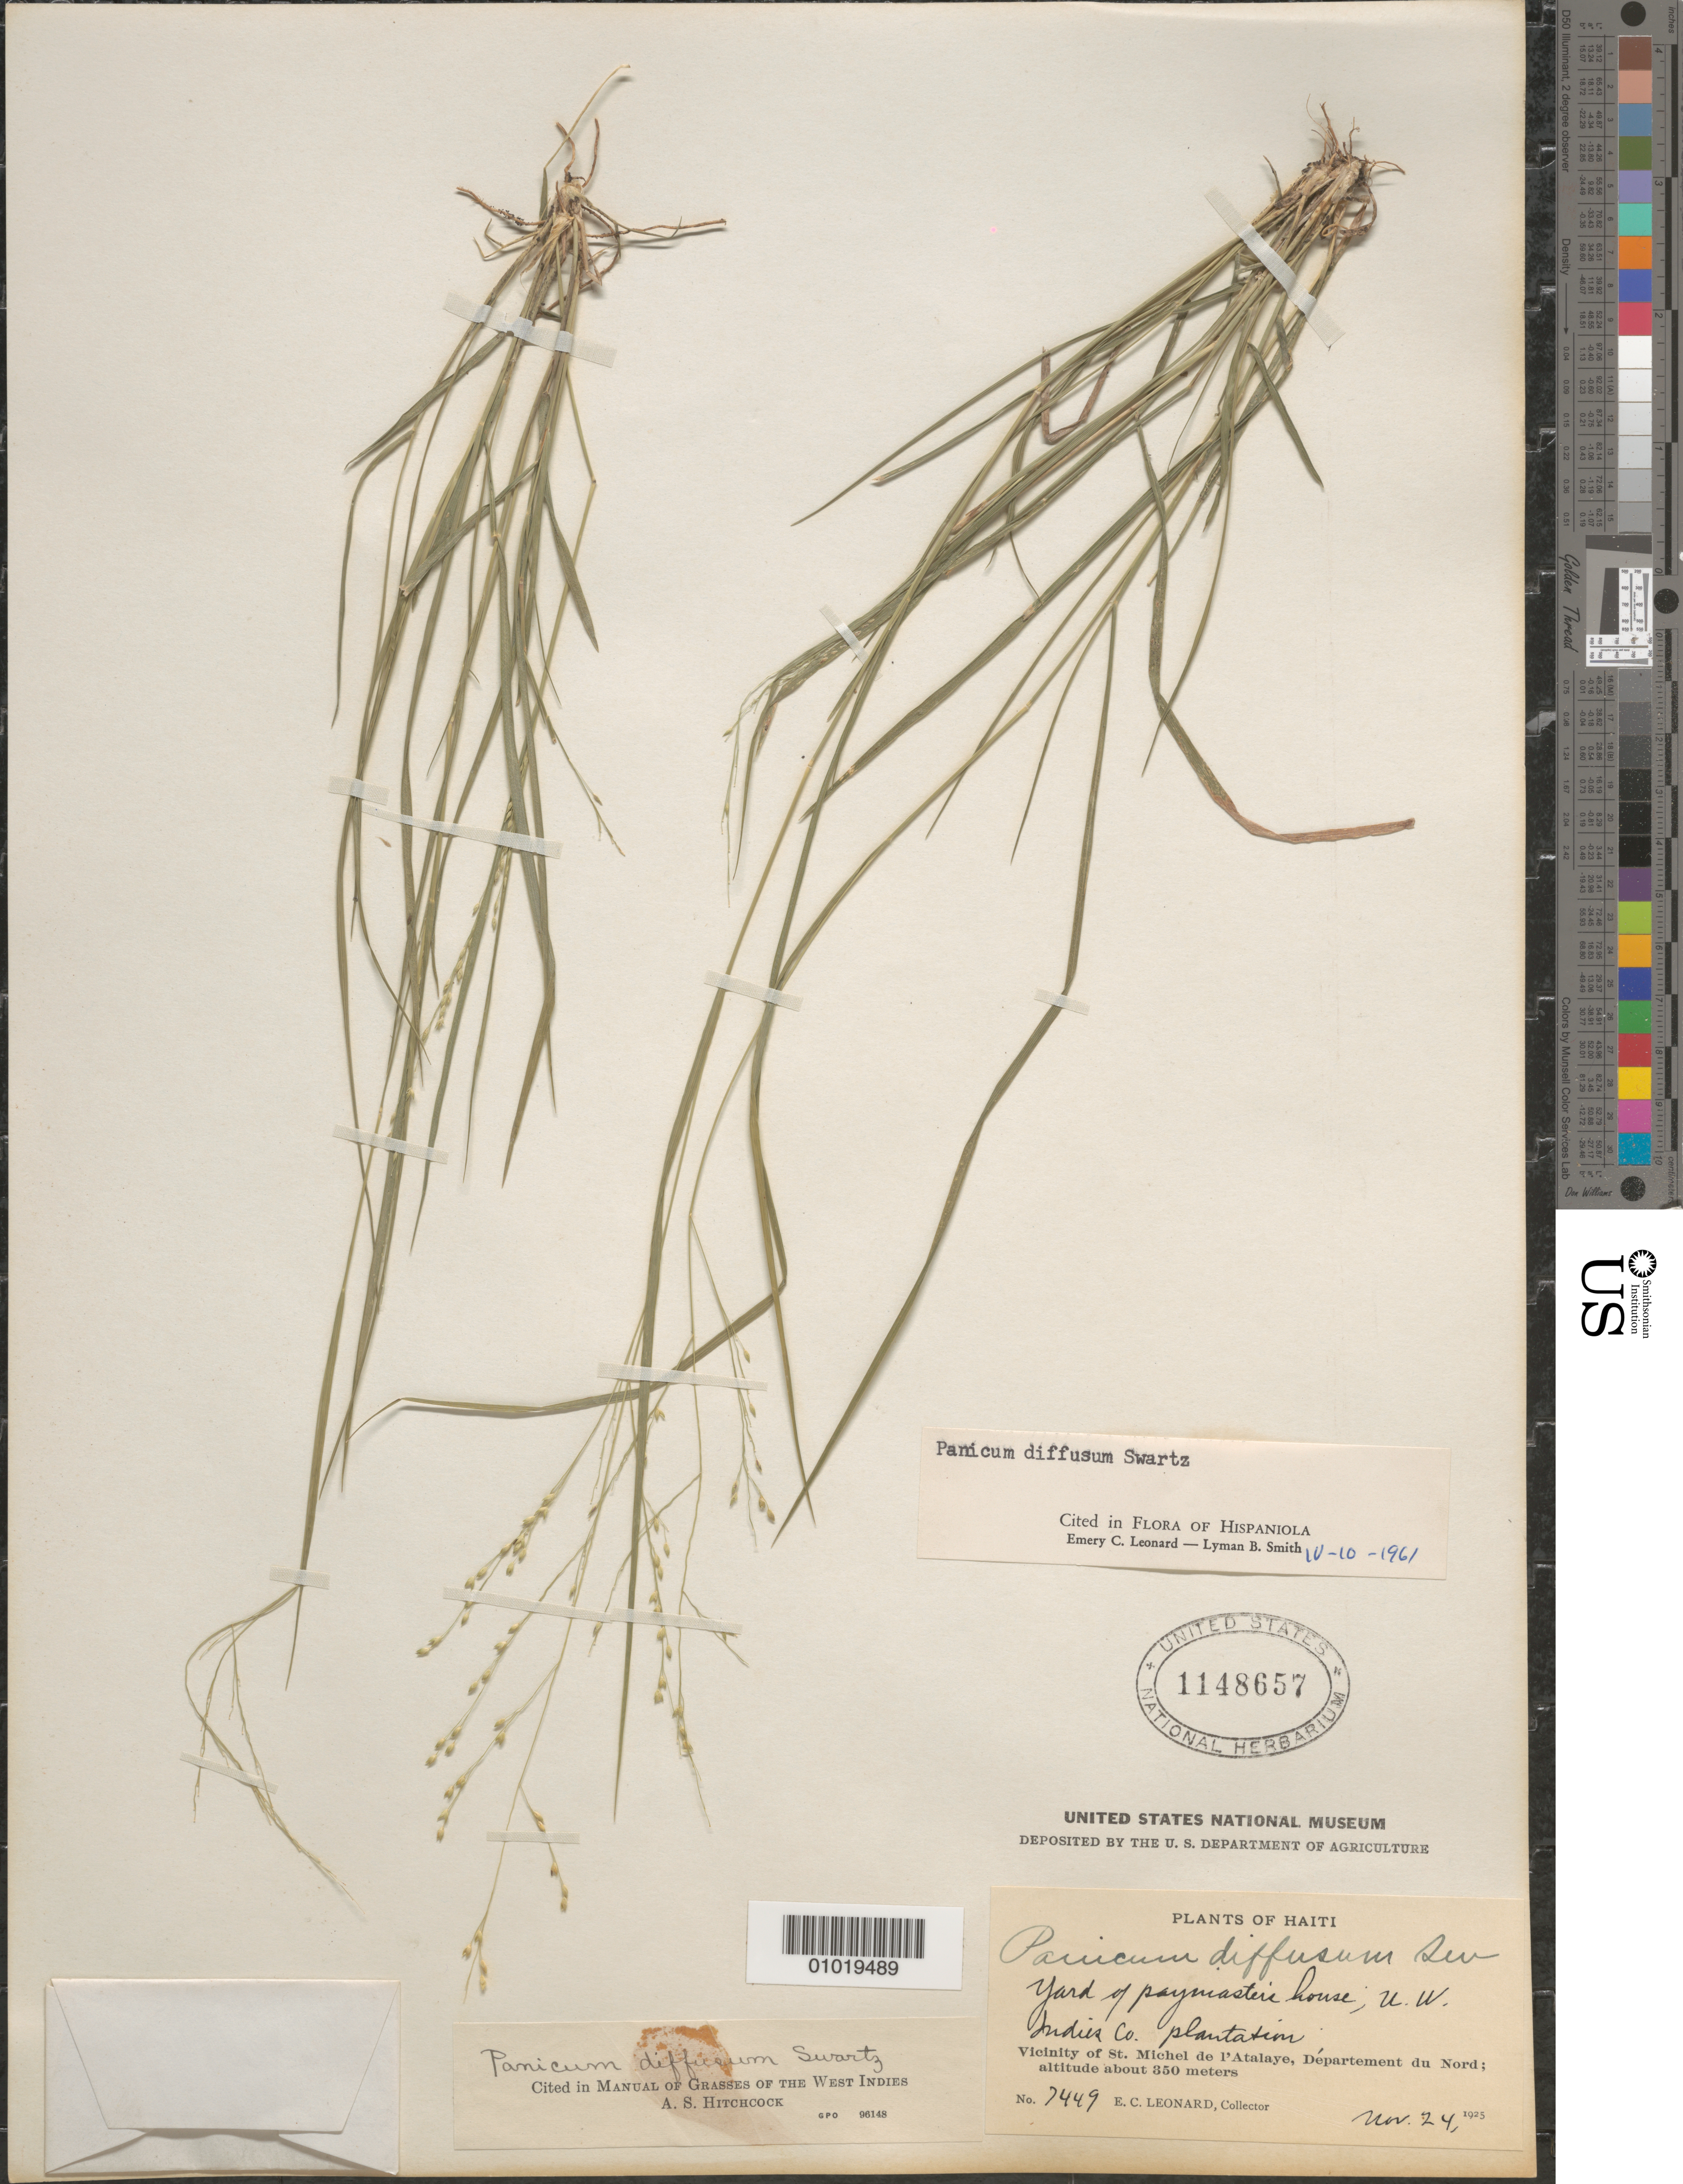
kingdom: Plantae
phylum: Tracheophyta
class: Liliopsida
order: Poales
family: Poaceae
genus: Panicum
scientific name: Panicum diffusum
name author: Sw.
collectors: E. C. Leonard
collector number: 7449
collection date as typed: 24 Nov 1925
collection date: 1925-11-24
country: Haiti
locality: Vic of St. Michel de l'Atalaye, Dept. du Nord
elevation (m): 350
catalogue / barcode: US 1148657